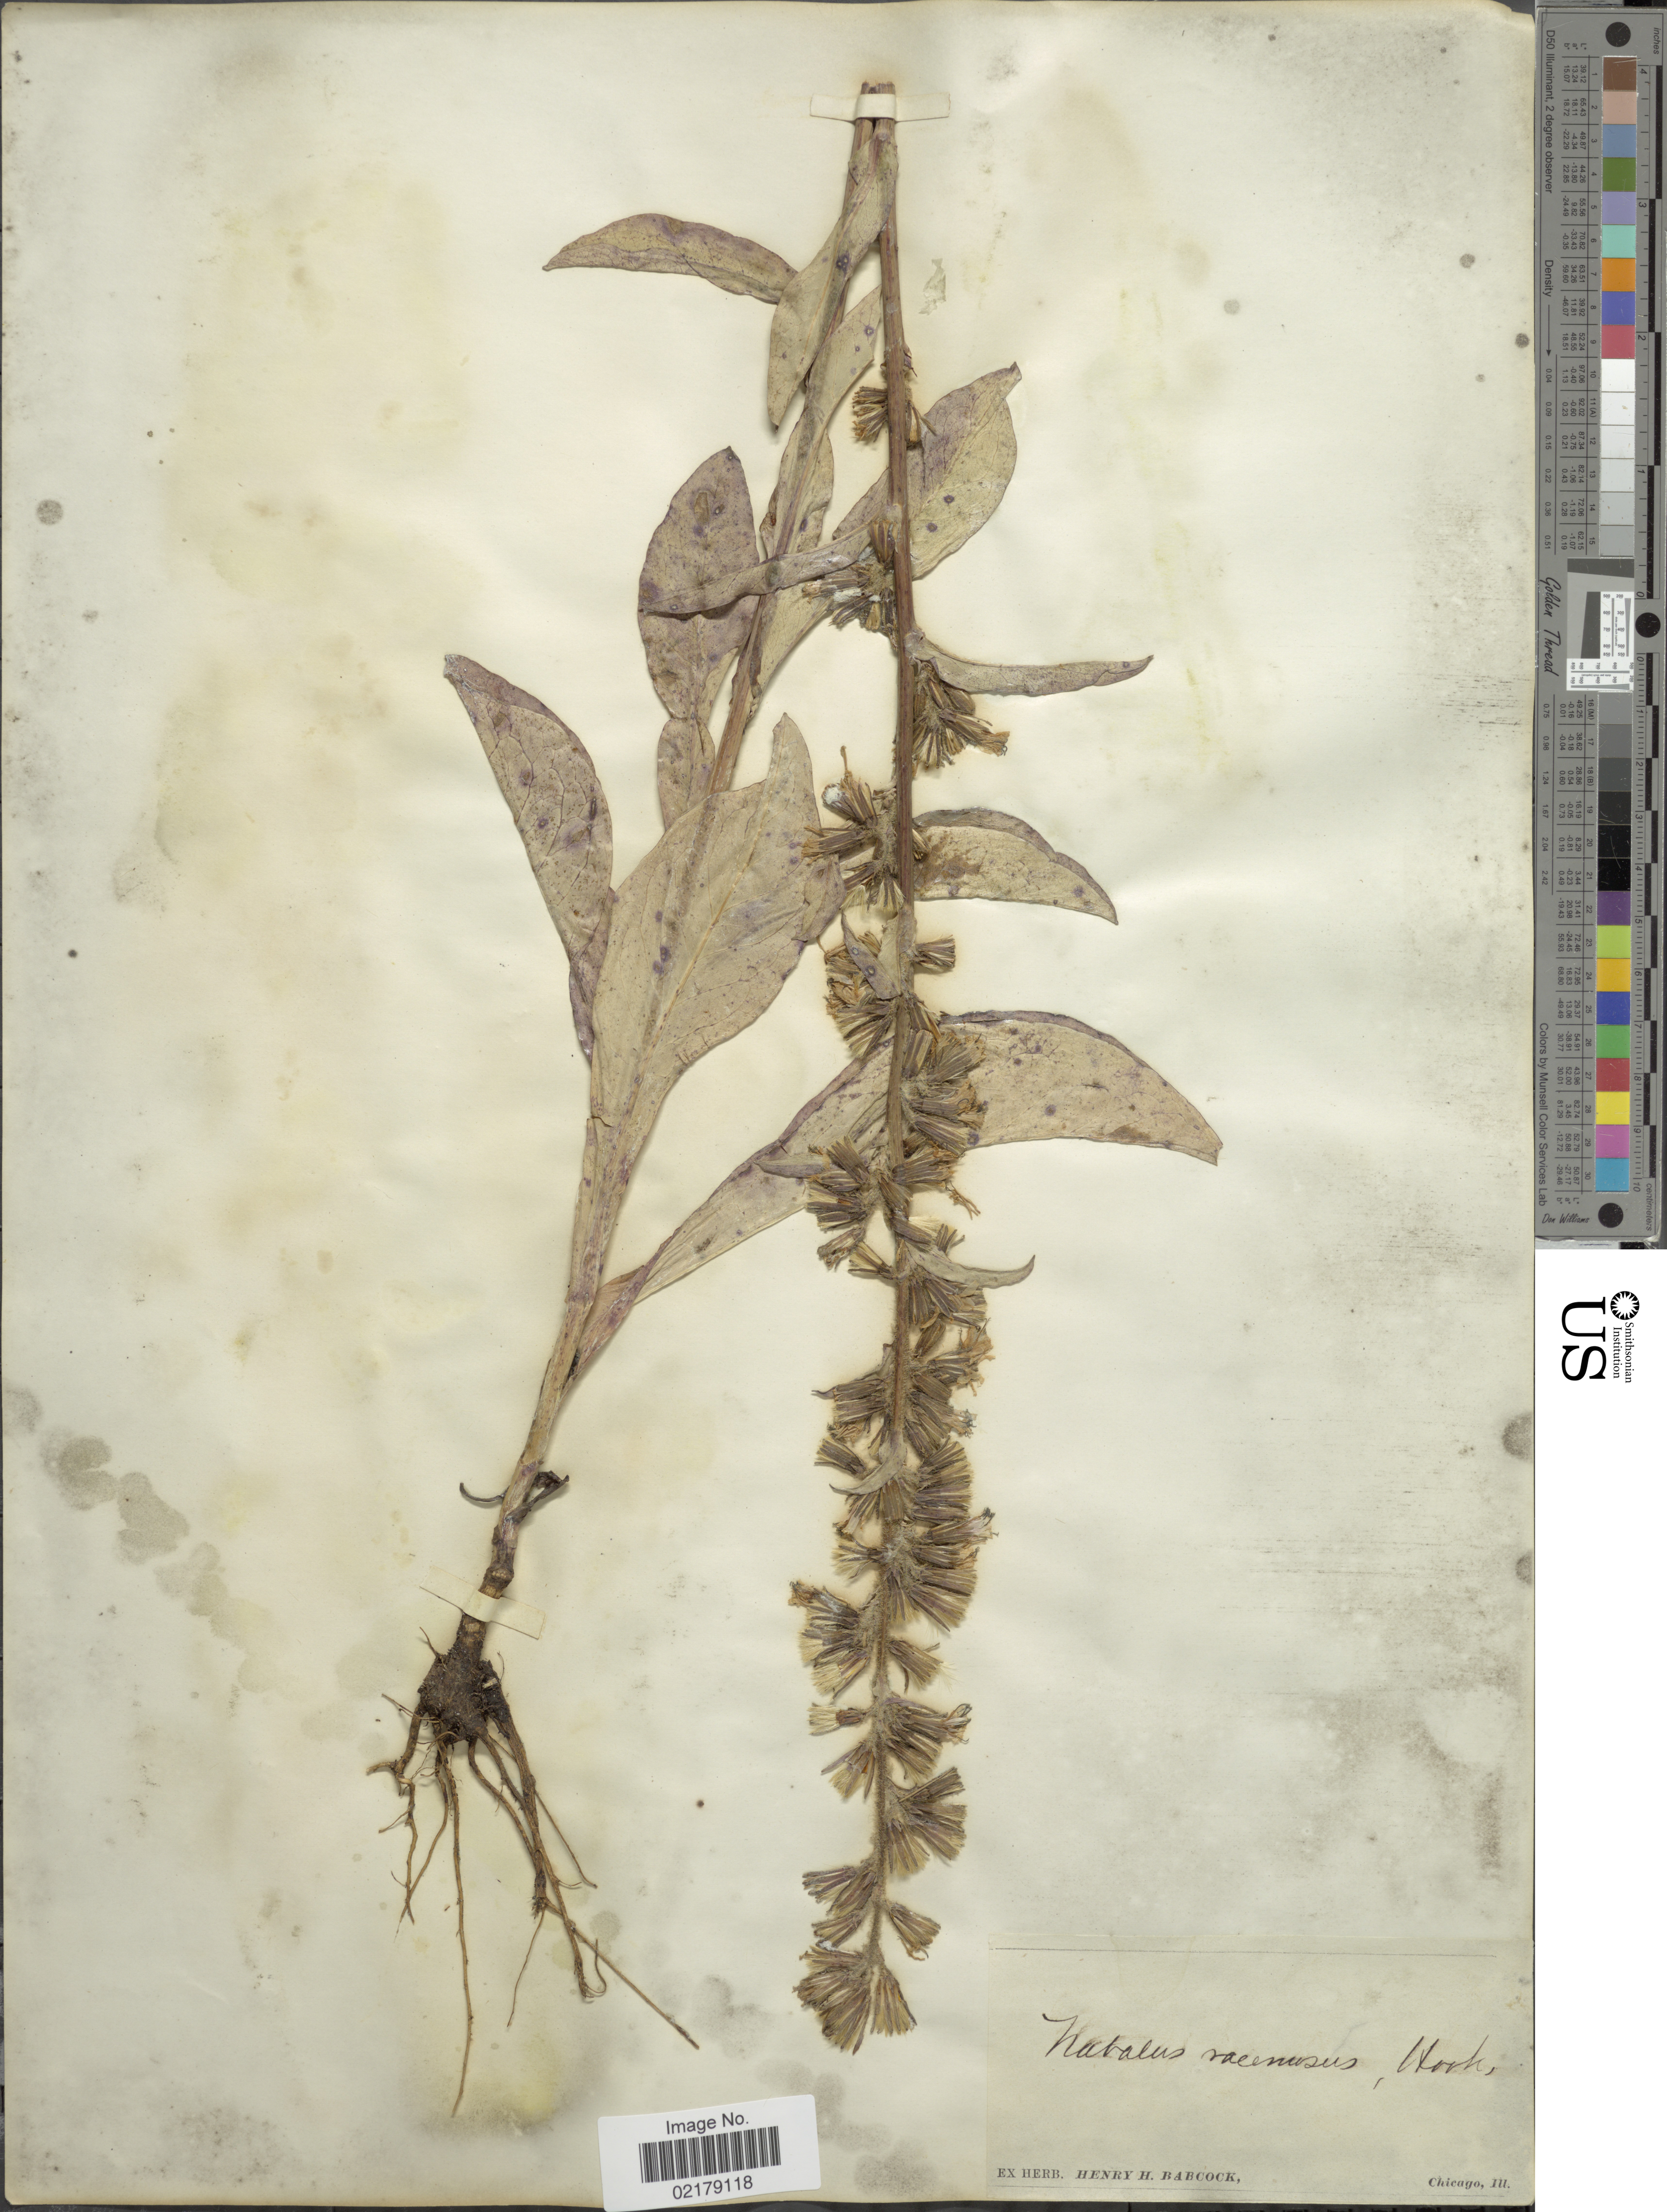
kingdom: Plantae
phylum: Tracheophyta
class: Magnoliopsida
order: Asterales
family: Asteraceae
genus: Nabalus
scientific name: Nabalus racemosus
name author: (Michx.) Hook.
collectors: ex herb. Henry Homes Babcock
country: United States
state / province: Illinois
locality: Chicago